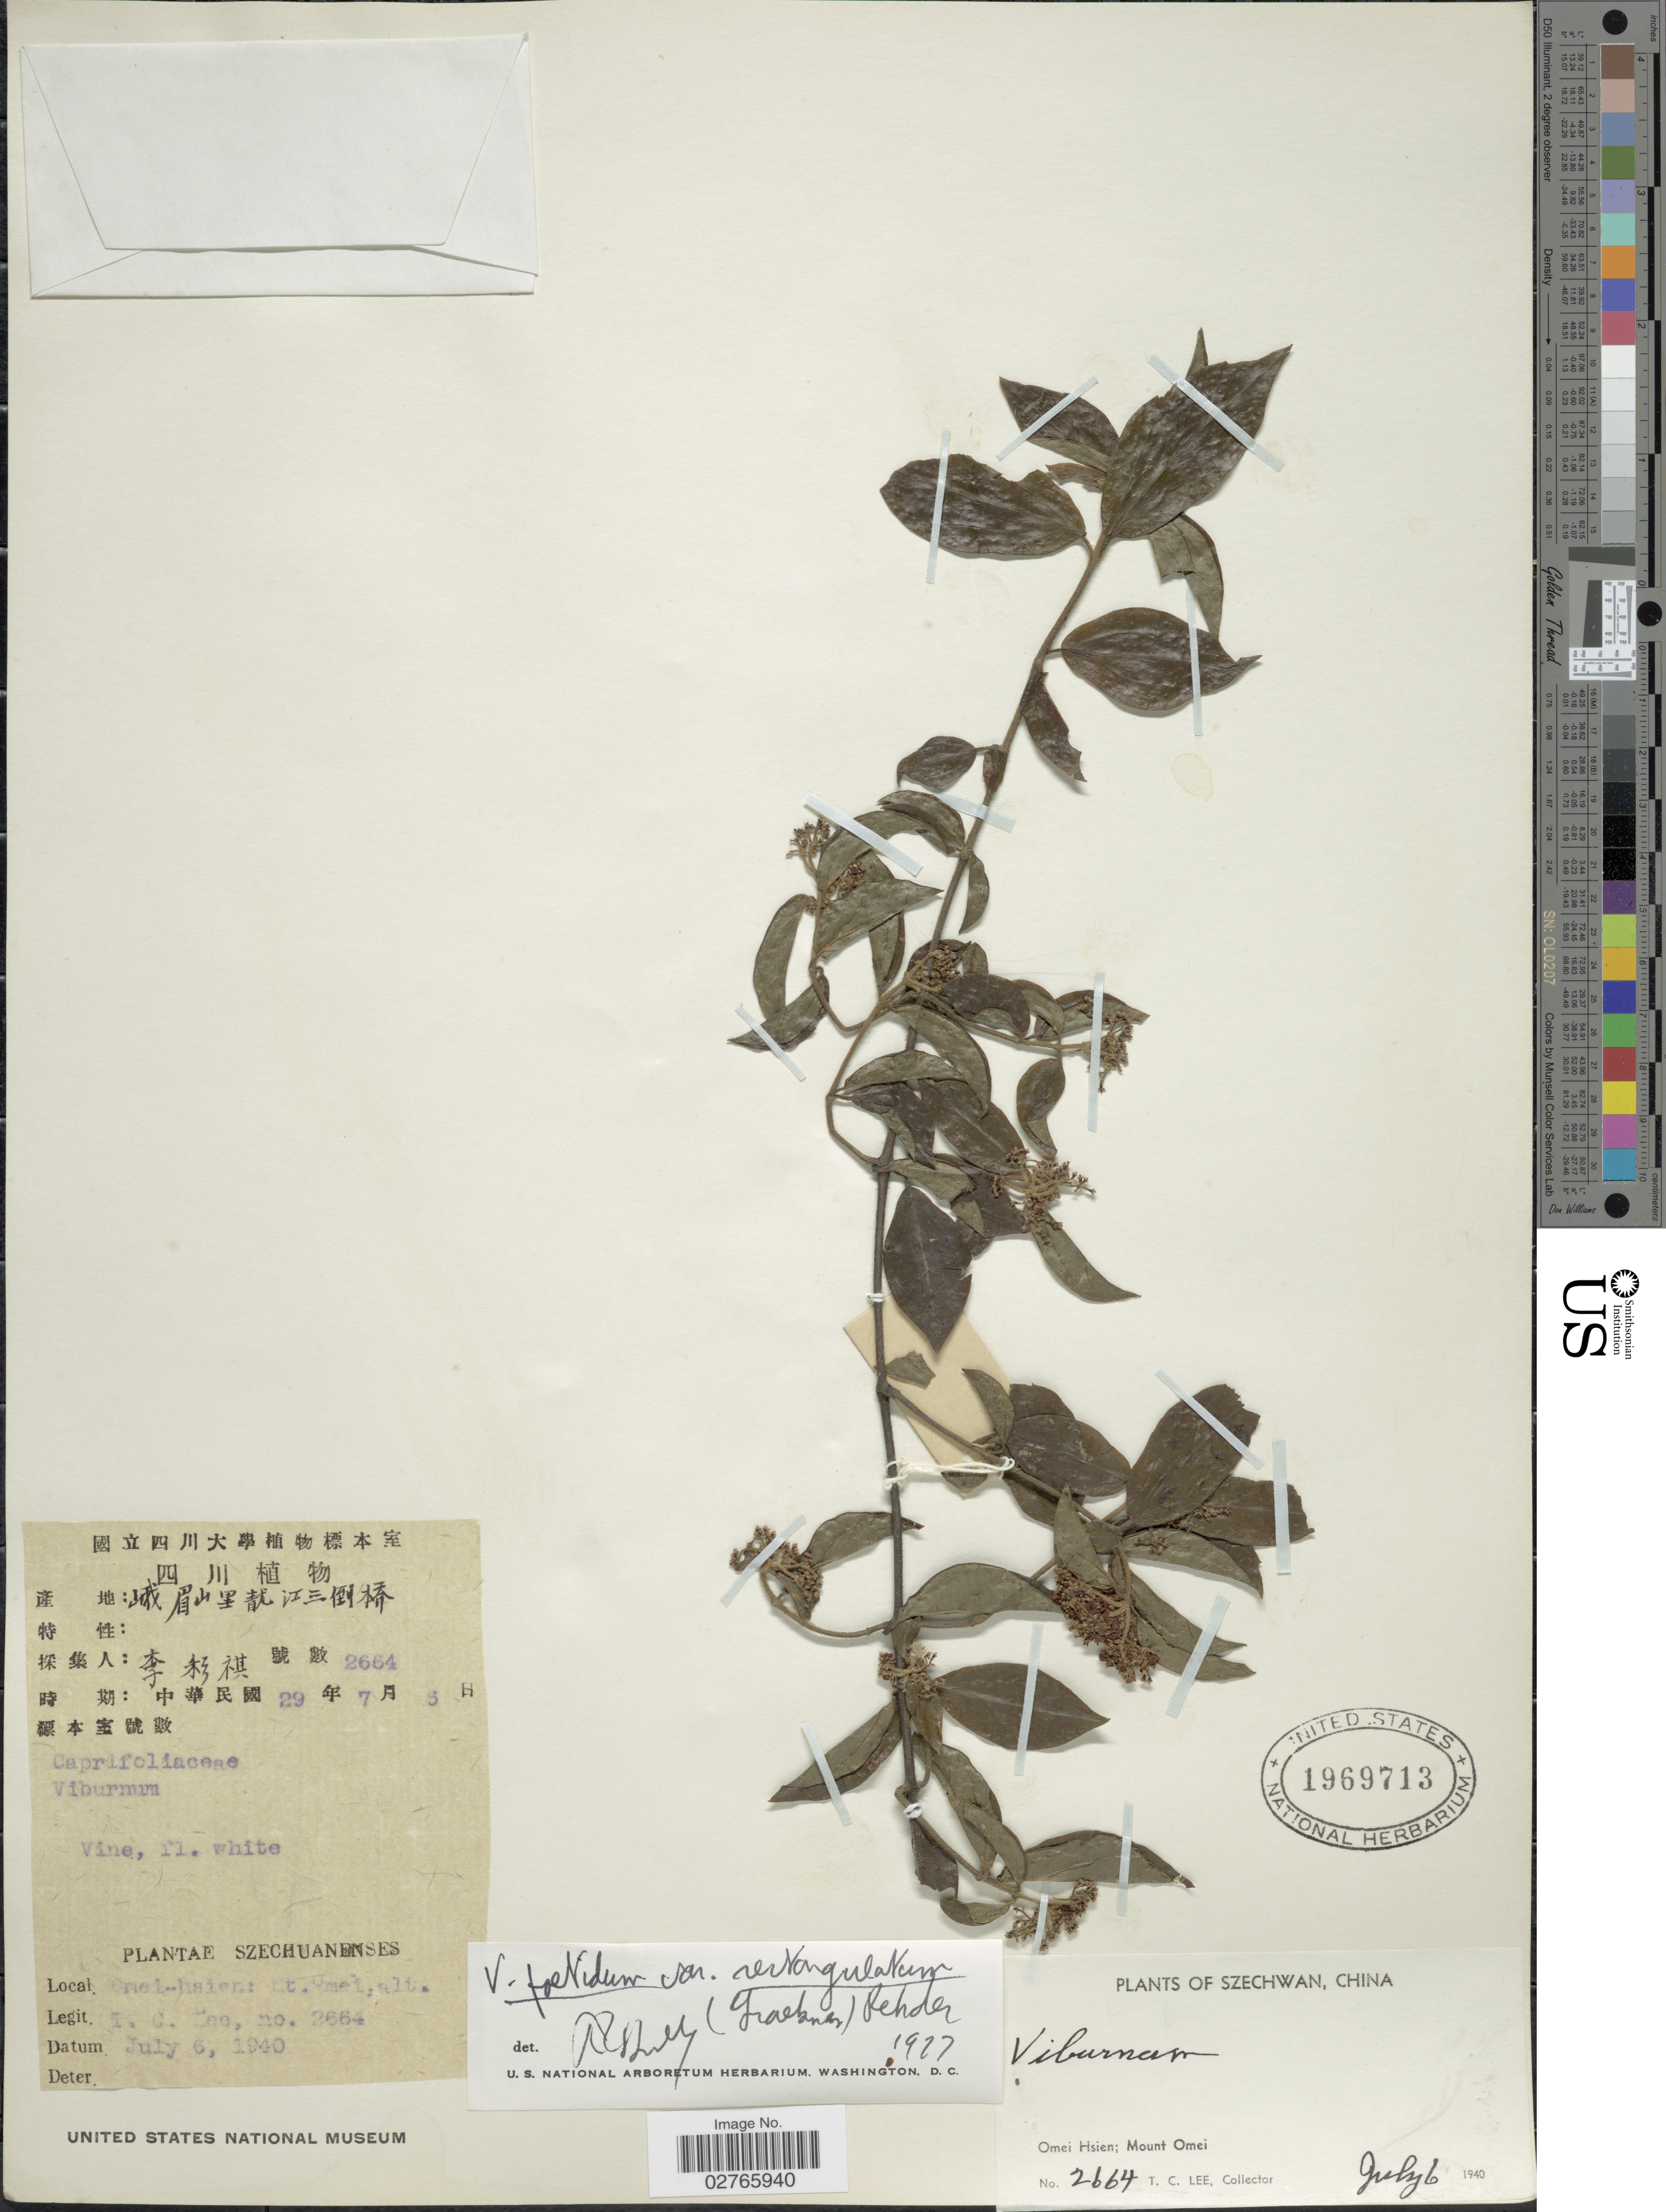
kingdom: Plantae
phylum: Tracheophyta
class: Magnoliopsida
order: Dipsacales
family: Viburnaceae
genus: Viburnum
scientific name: Viburnum foetidum var. ceanothoides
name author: (C.H. Wright) Hand.-Mazz.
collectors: T. Lee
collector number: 2664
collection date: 1940-07-06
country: China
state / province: Sichuan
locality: Szechwan. Omei Hsien; Mount Omei.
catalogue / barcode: US 1969713